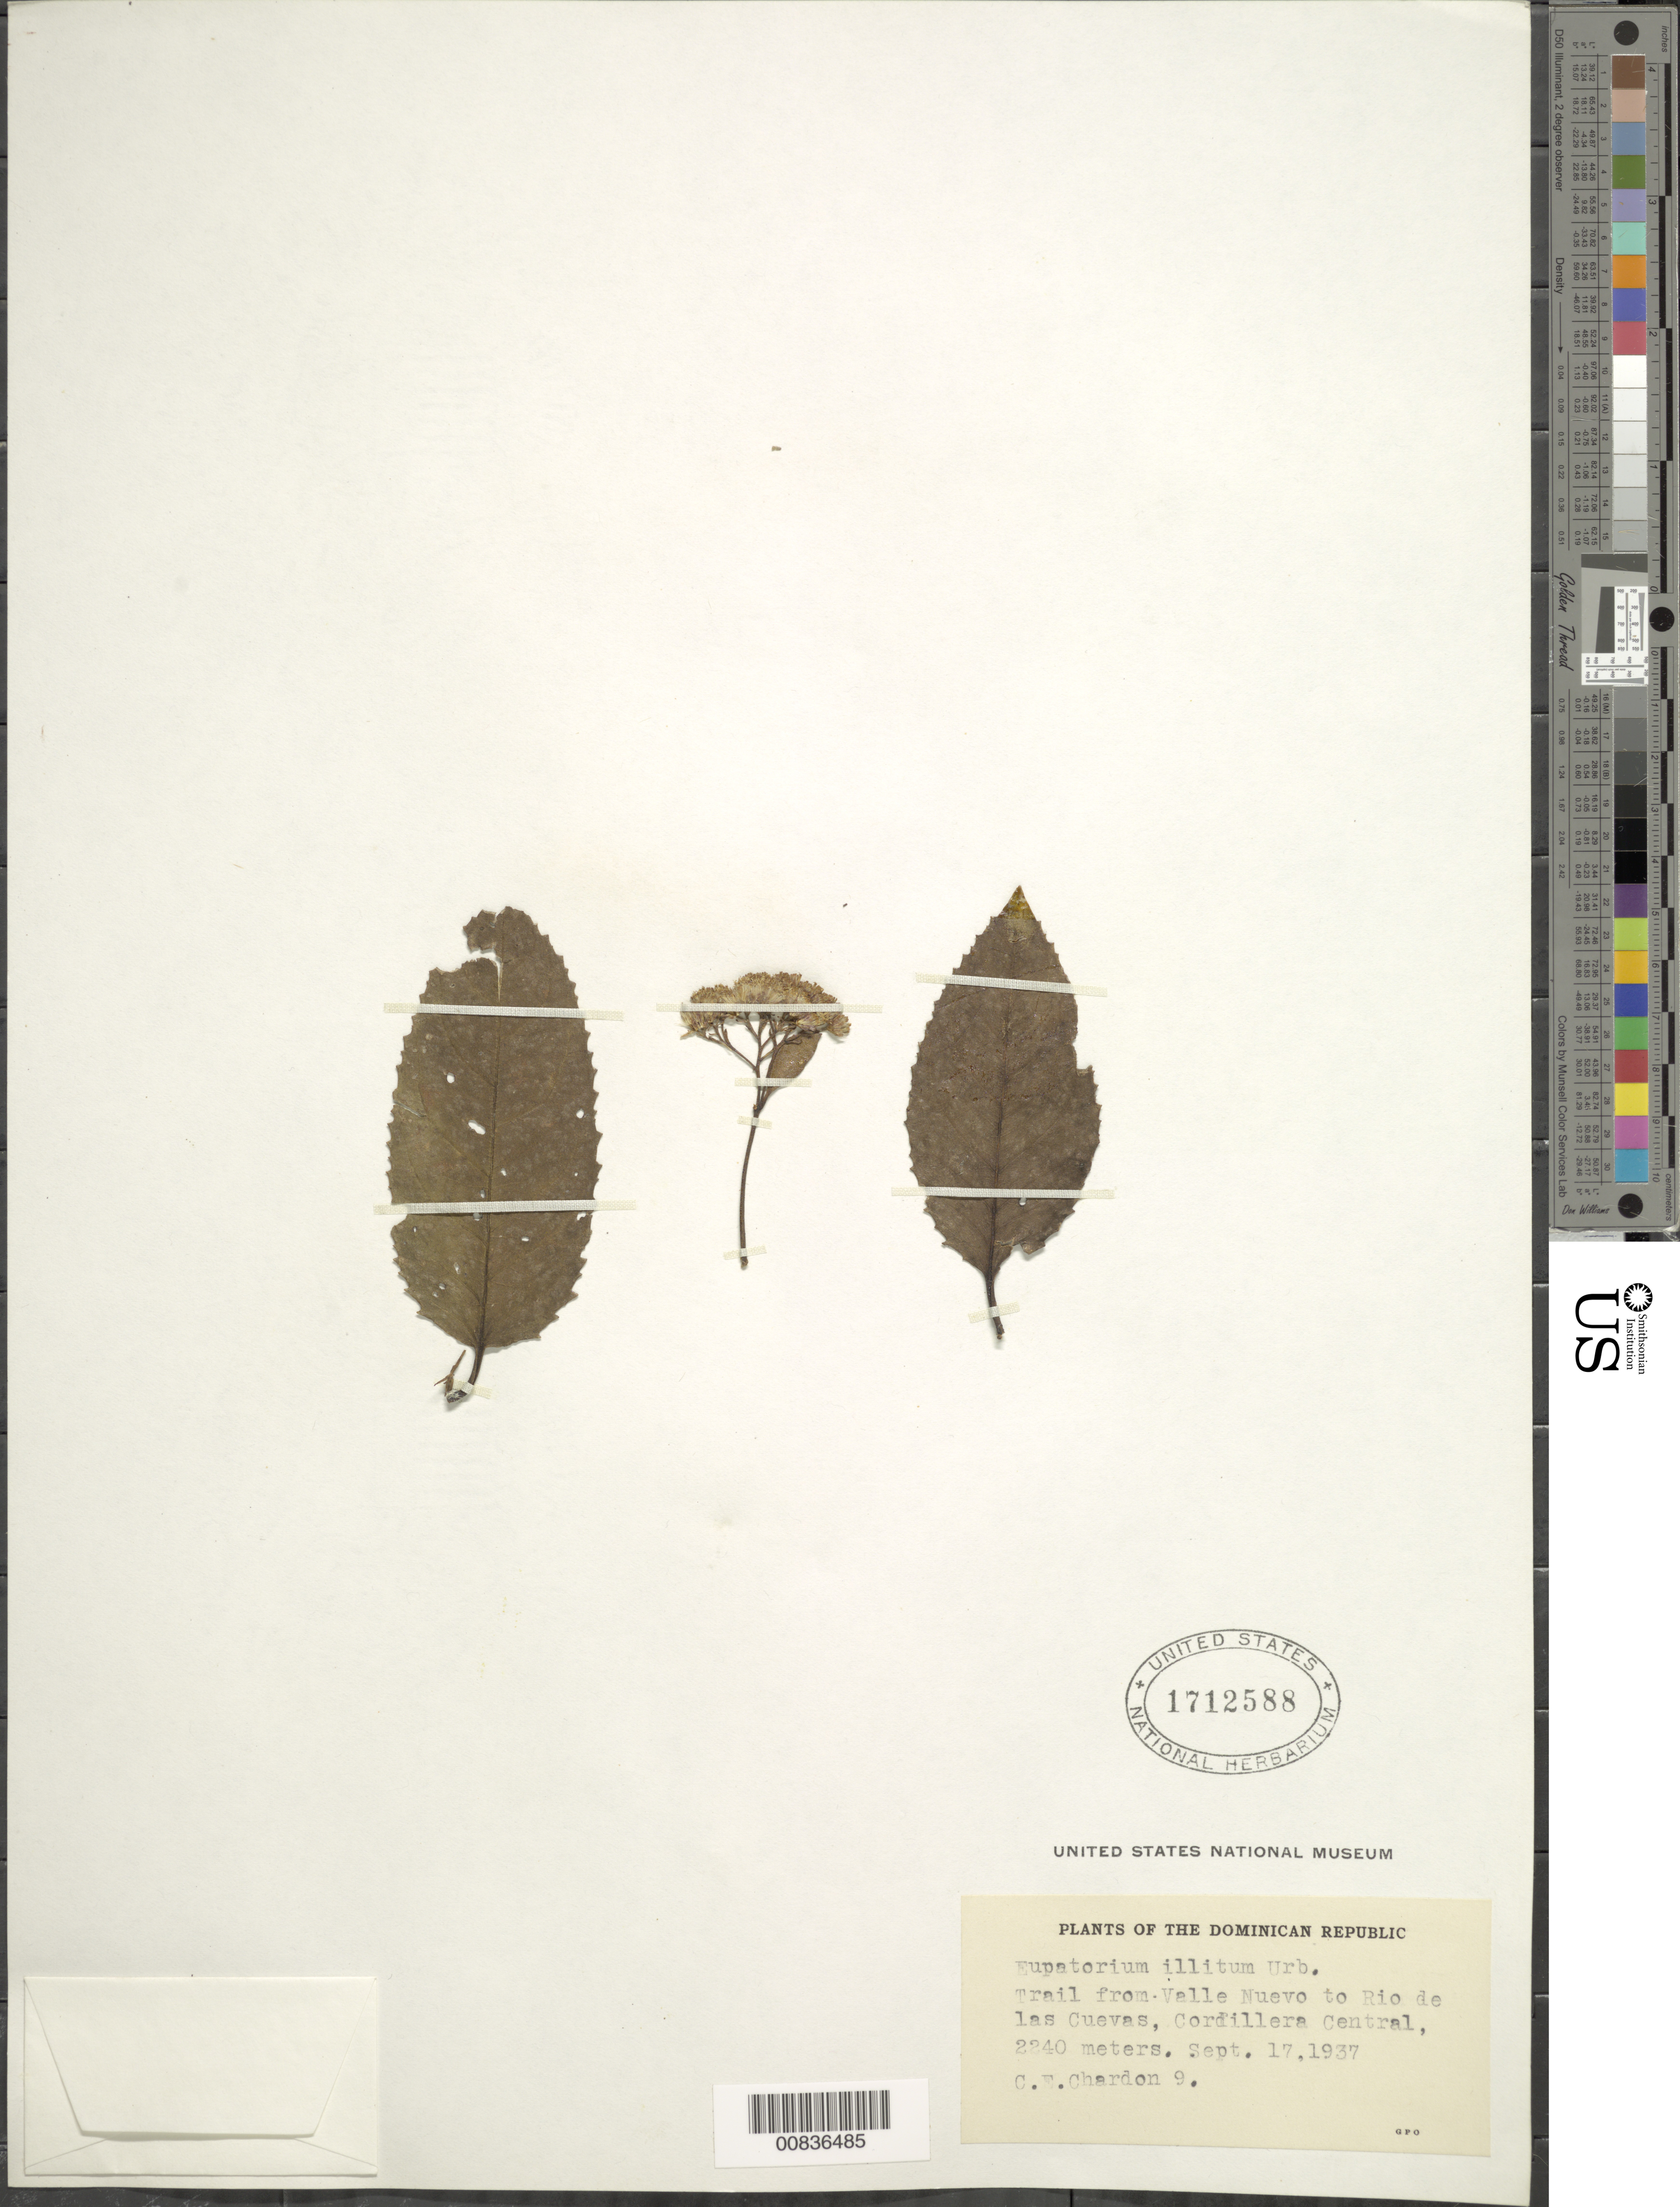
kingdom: Plantae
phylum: Tracheophyta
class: Magnoliopsida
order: Asterales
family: Asteraceae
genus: Ageratina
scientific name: Ageratina illita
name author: (Urb.) R.M. King & H. Rob.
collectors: C. E. Chardón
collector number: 9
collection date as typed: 17 Sep 1937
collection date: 1937-09-17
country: Dominican Republic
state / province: La Vega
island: Hispaniola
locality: Trail from Valle Nuevo to Rio de las Cuevas, Cordillera Central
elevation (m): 2240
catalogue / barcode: US 1712588